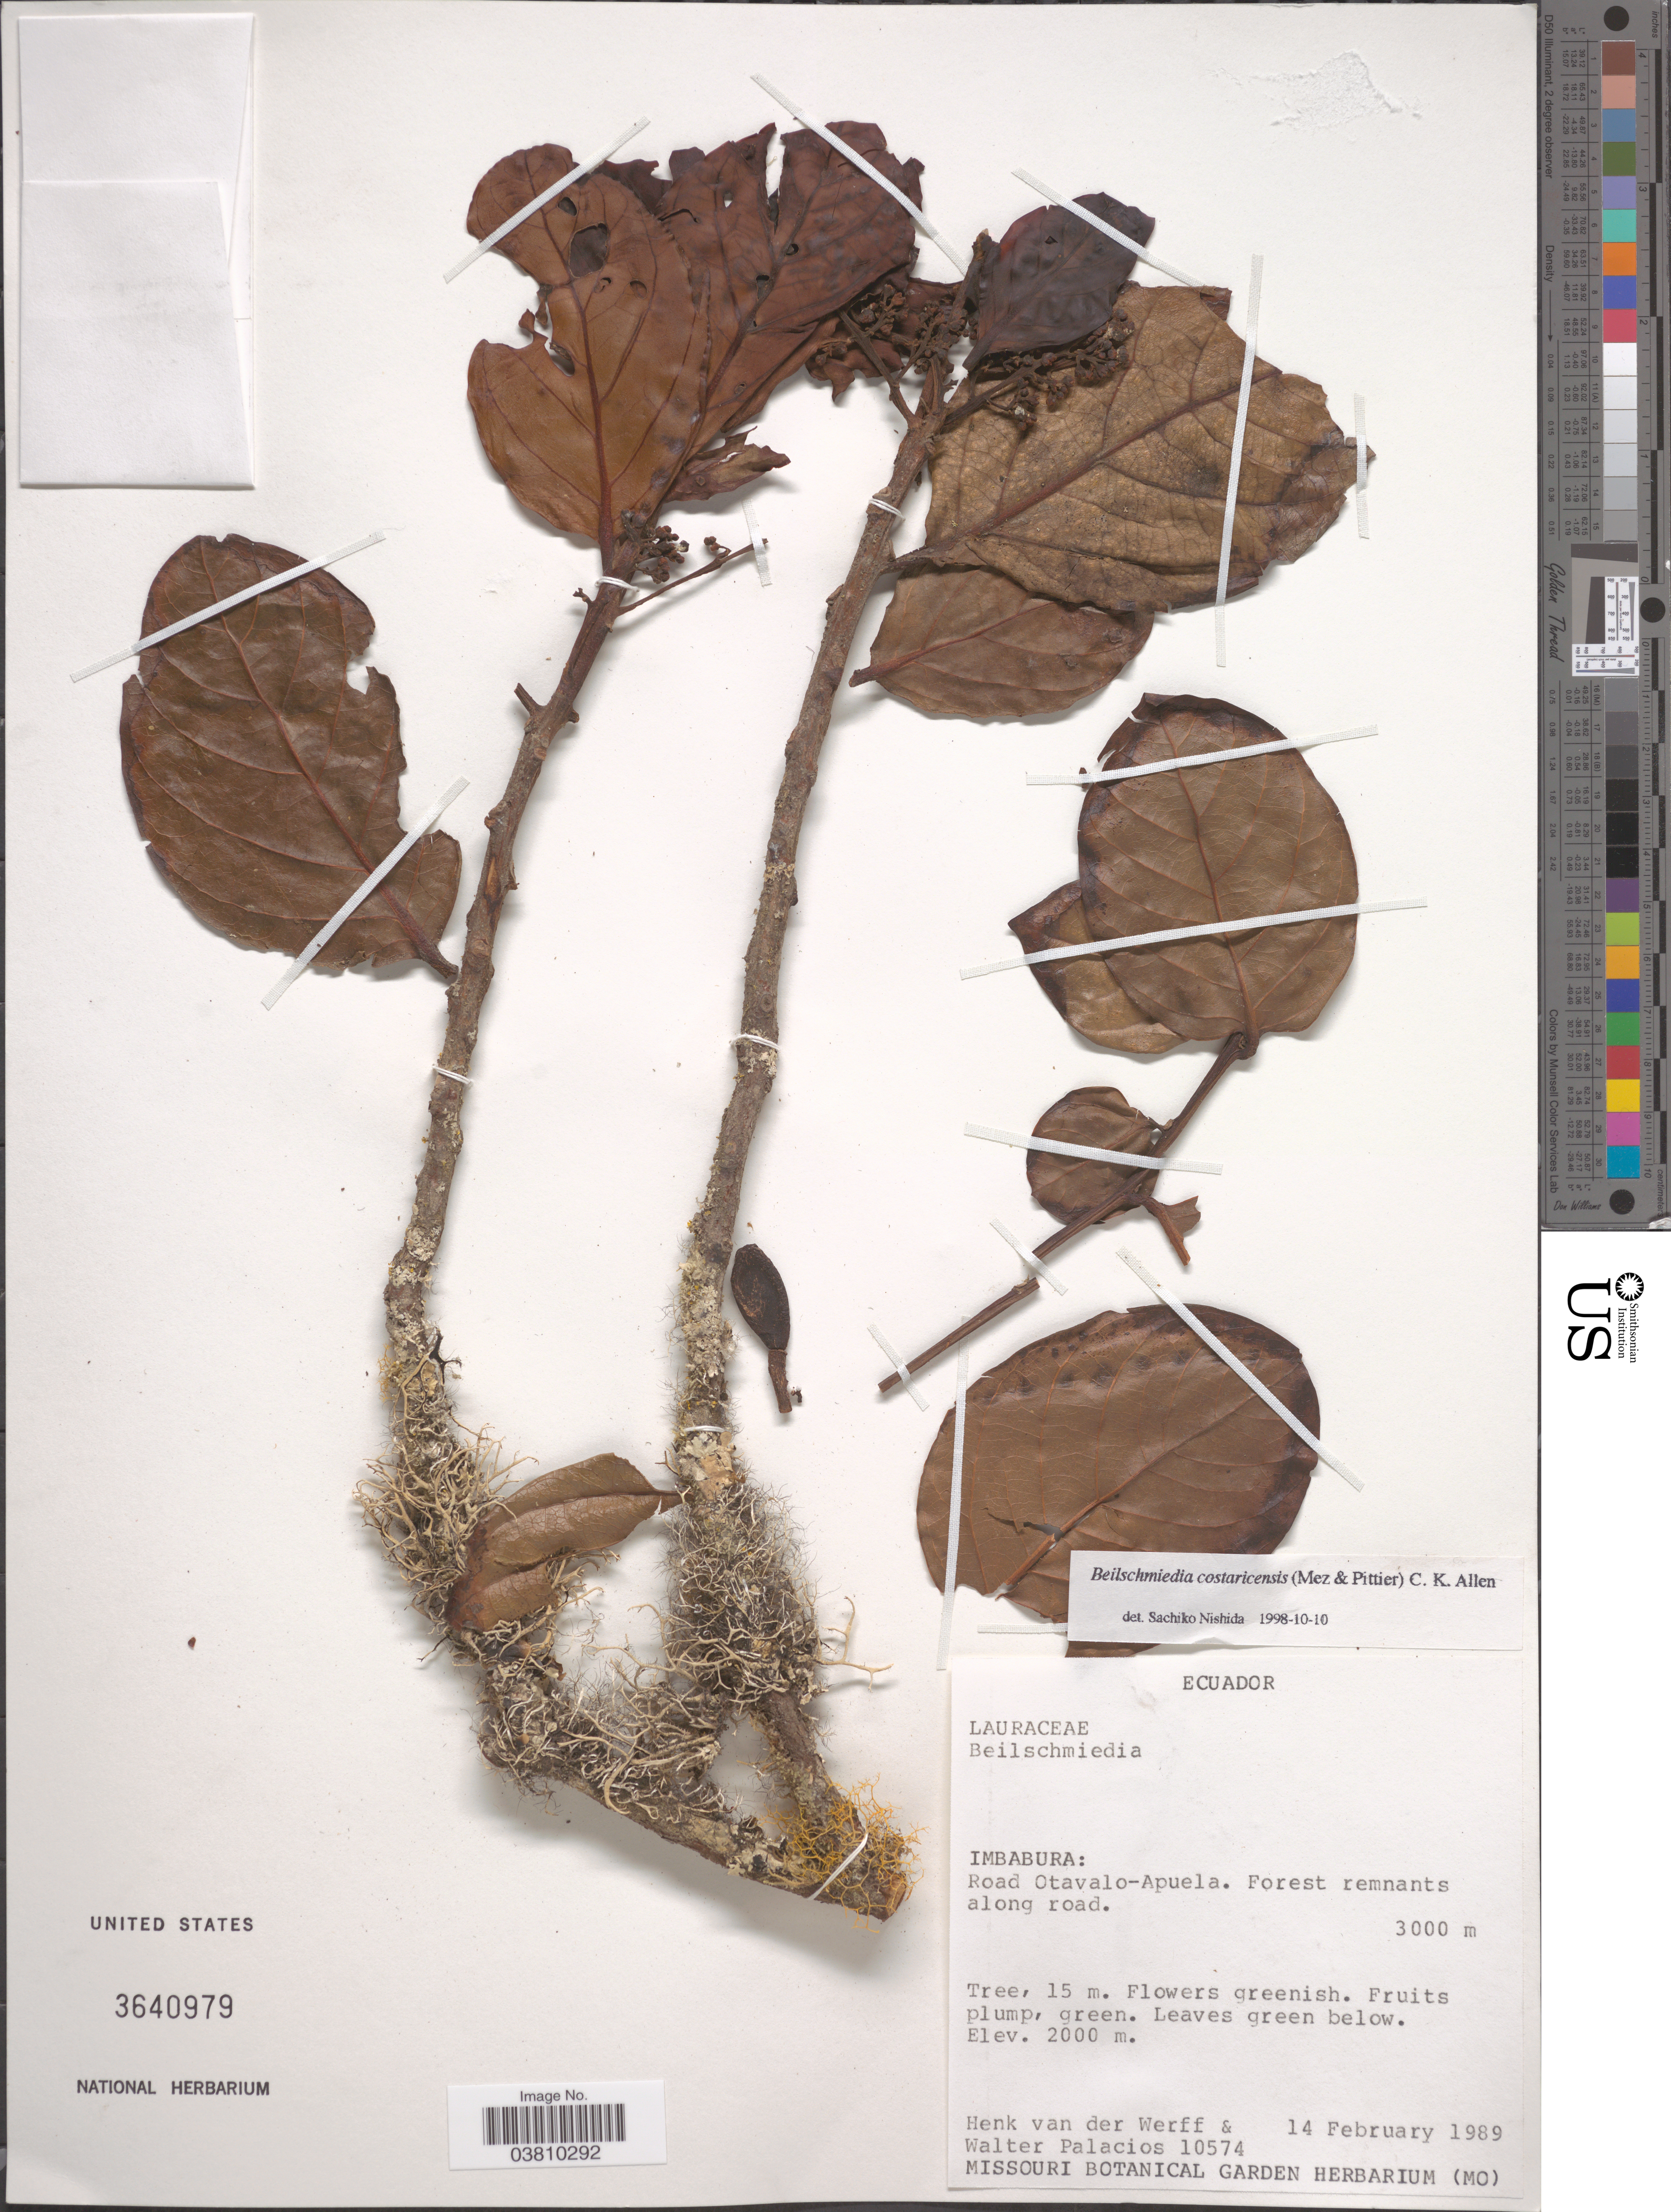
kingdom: Plantae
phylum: Tracheophyta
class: Magnoliopsida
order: Laurales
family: Lauraceae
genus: Beilschmiedia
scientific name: Beilschmiedia costaricensis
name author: (Mez & Pittier) C.K. Allen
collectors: H. van der Werff & W. Palacios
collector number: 10574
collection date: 1989-02-14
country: Ecuador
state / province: Imbabura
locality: Road Otavalo-Apuela. Forest remnants Along road.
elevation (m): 2000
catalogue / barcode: US 3640979